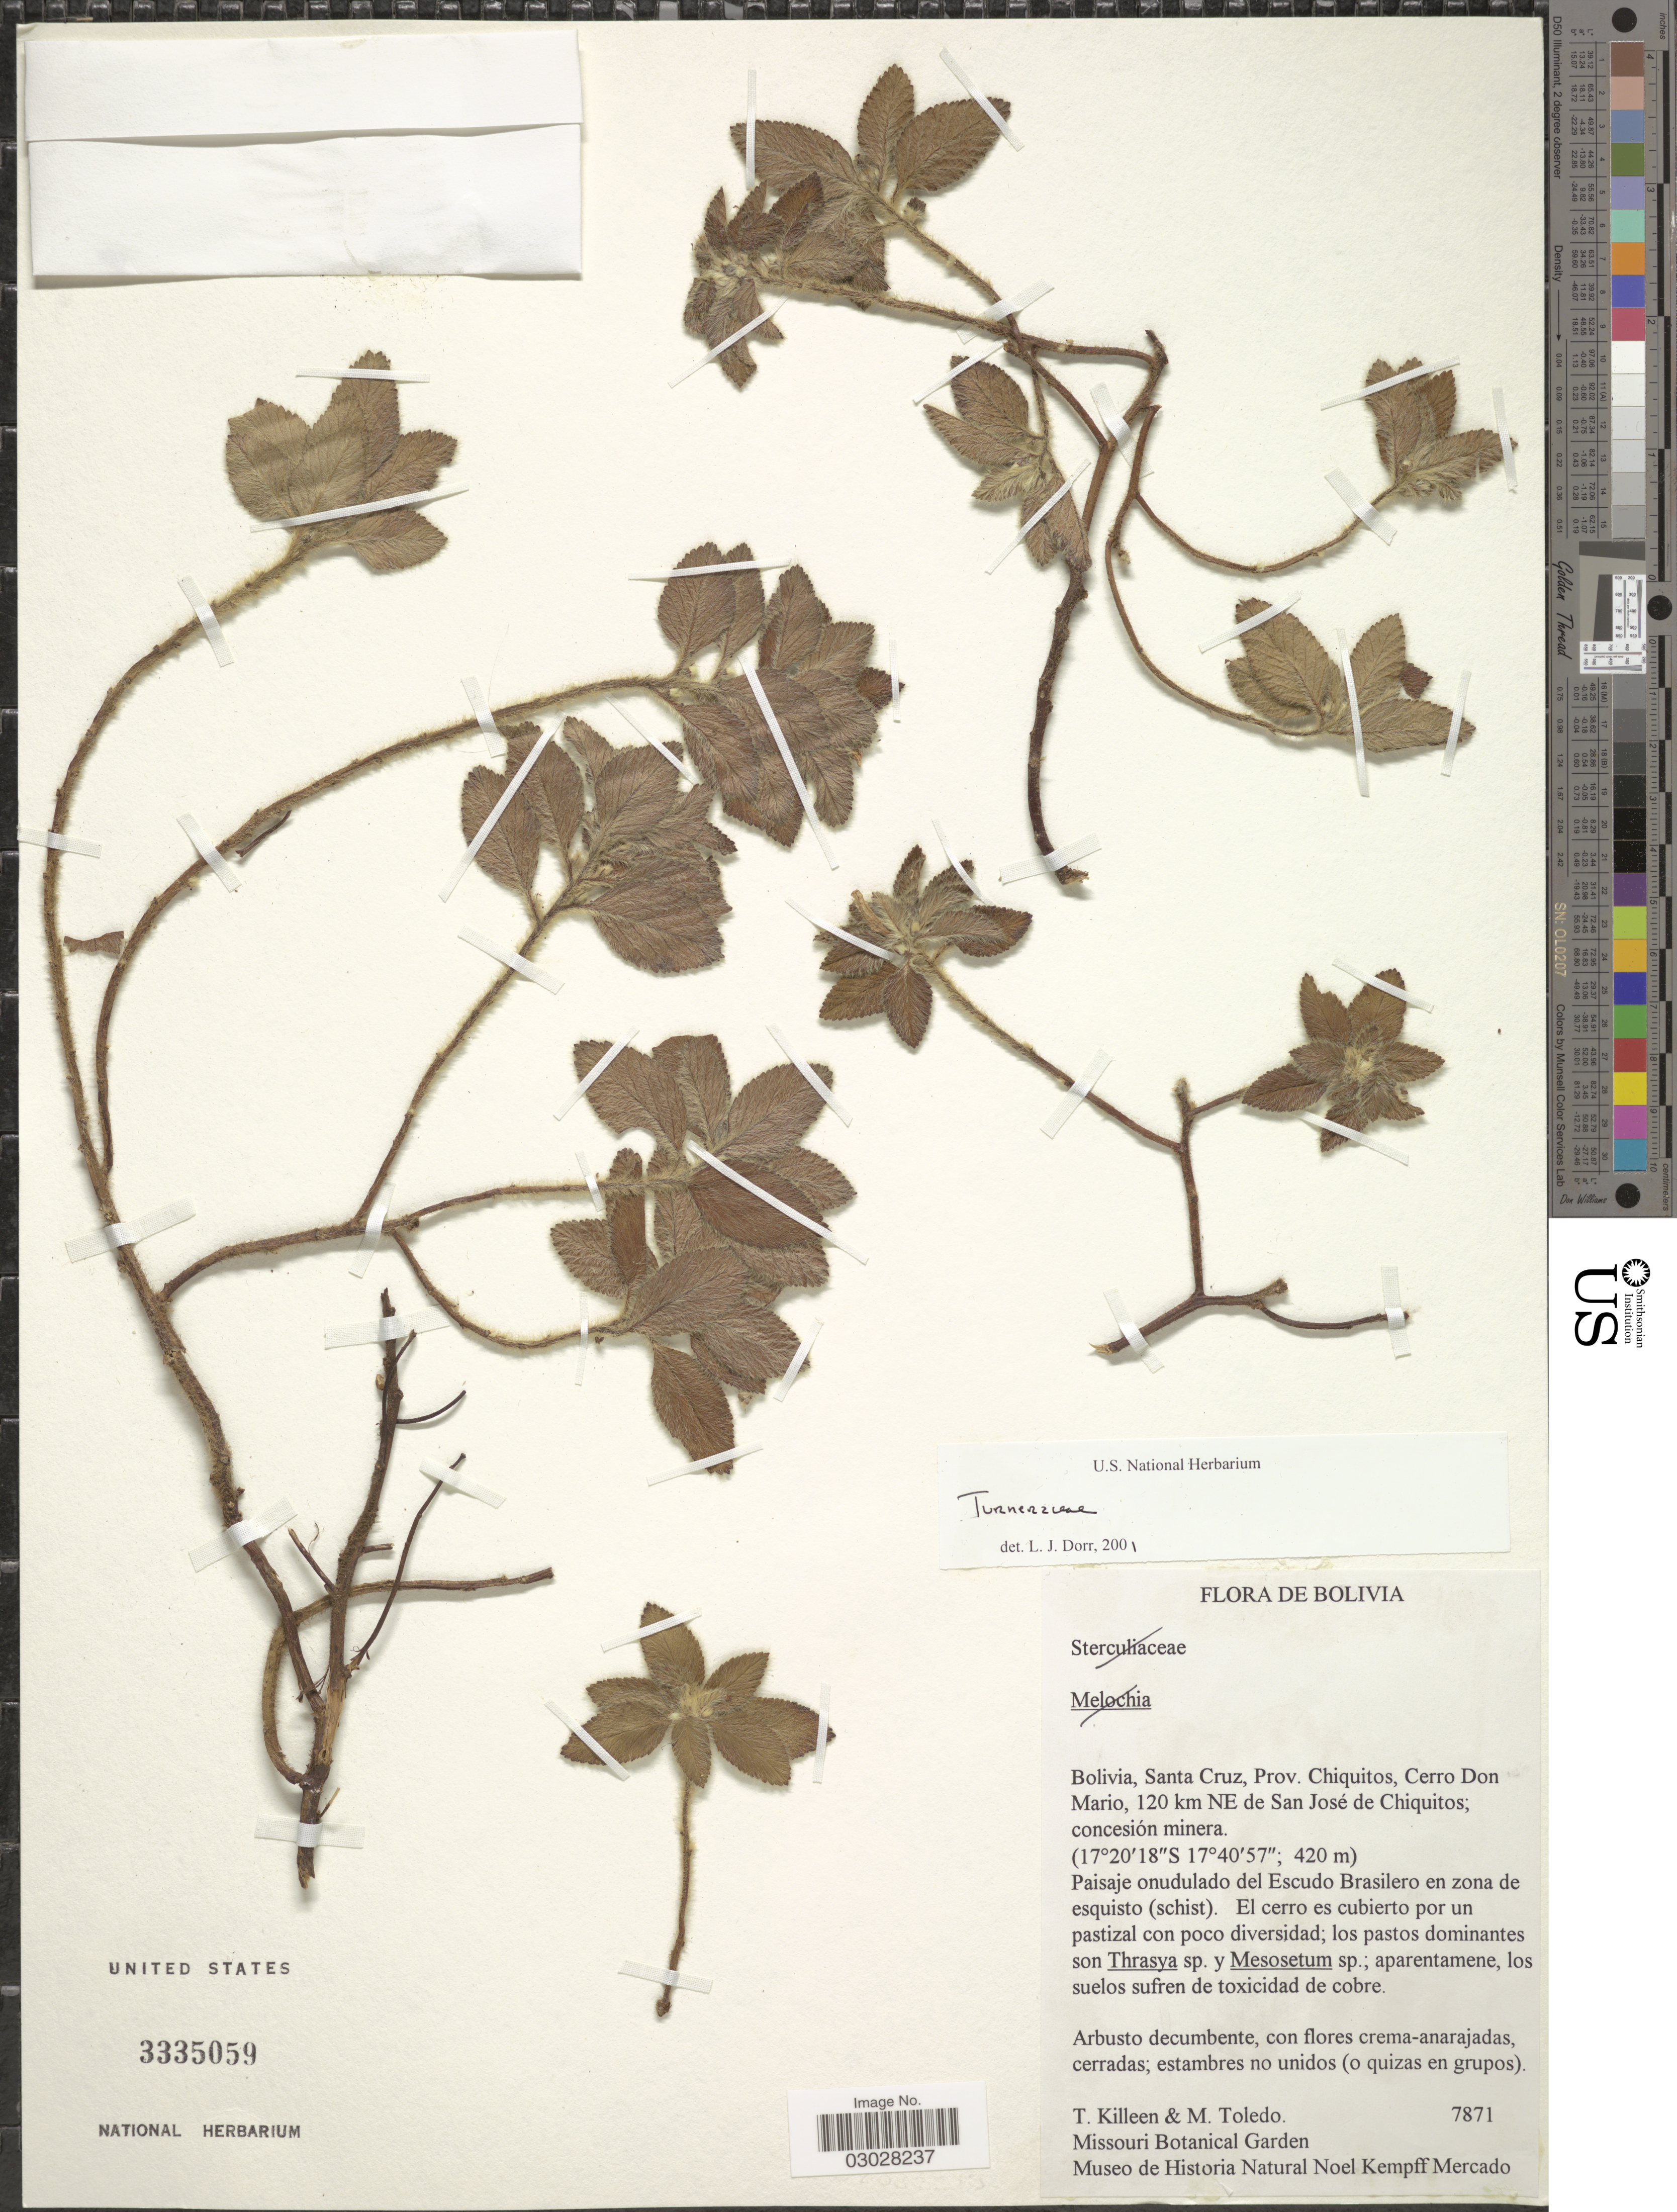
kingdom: Plantae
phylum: Tracheophyta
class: Magnoliopsida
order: Malpighiales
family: Turneraceae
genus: Turnera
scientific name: Turnera sp.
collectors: T. J. Killeen & M. Toledo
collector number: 7871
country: Bolivia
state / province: Santa Cruz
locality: Prov. Chiquitos, Cerro Don Mario, 120 km NE de San José de Chiquitos; concesión minera.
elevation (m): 420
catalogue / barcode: US 3335059